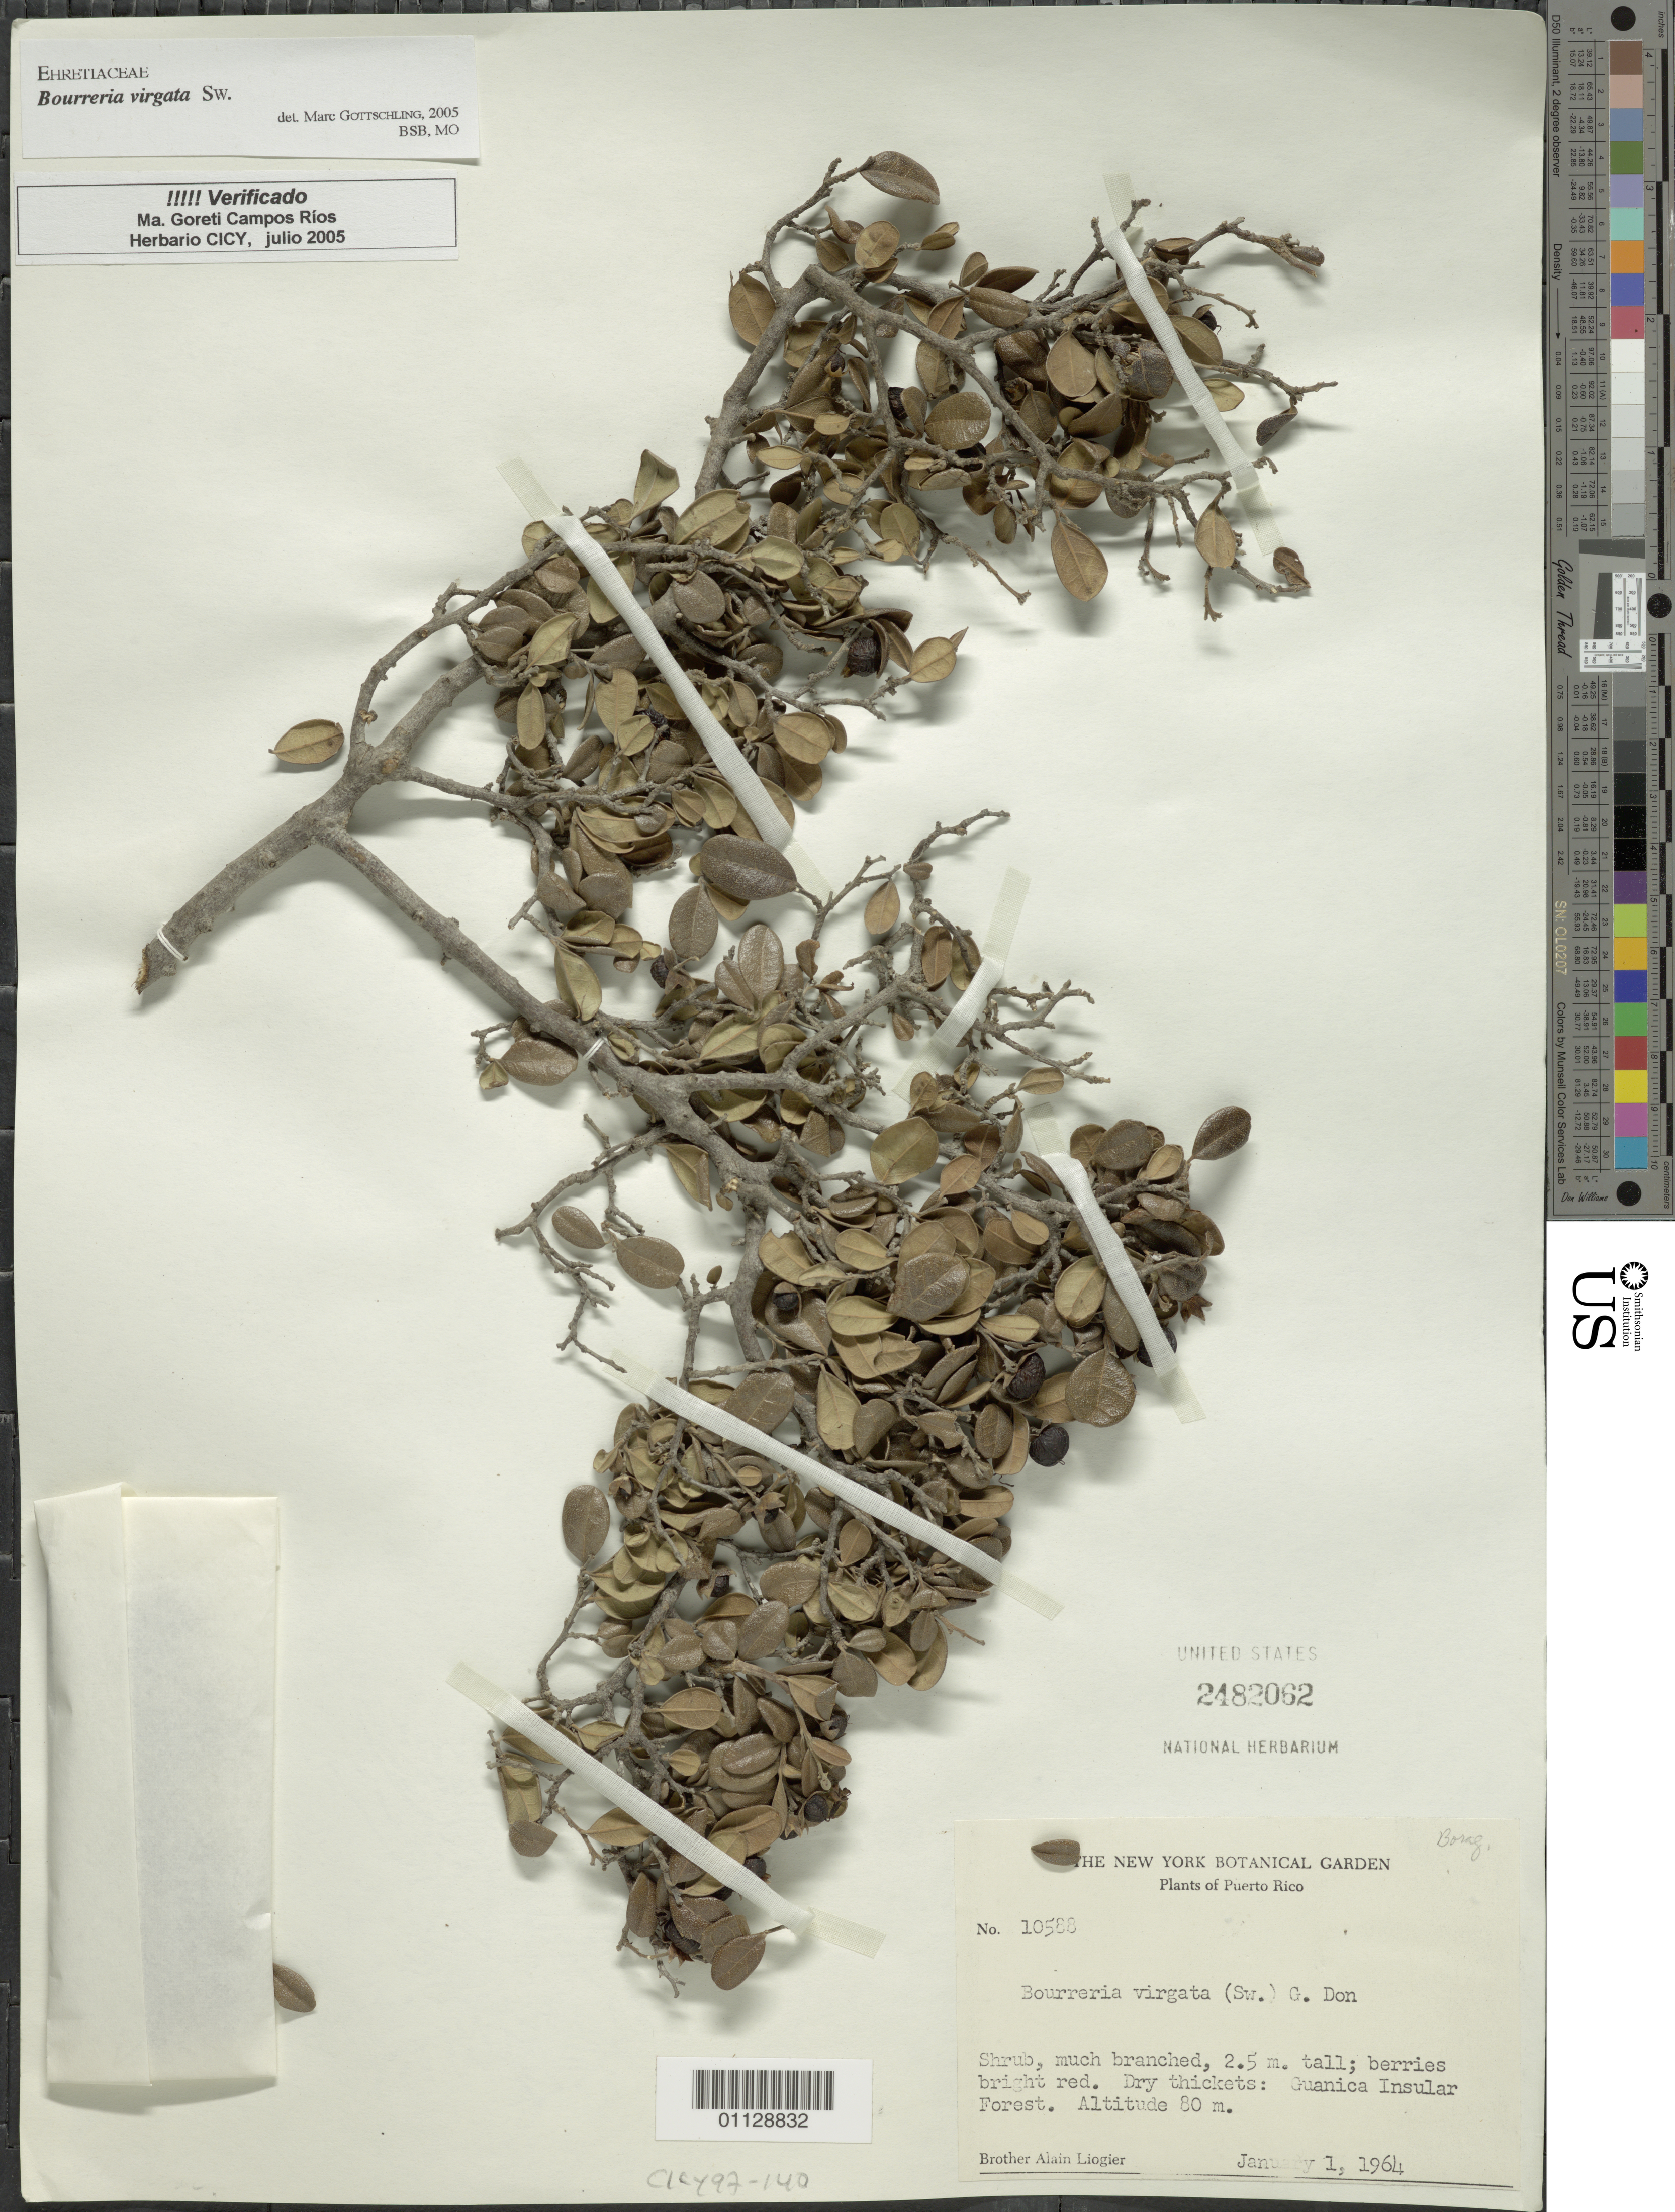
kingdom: Plantae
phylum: Tracheophyta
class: Magnoliopsida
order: Boraginales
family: Ehretiaceae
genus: Bourreria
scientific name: Bourreria virgata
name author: (Sw.) G. Don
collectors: A. H. Liogier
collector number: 10588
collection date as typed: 01 Jan 1964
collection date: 1964-01-01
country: Puerto Rico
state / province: Guánica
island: Puerto Rico I.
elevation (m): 80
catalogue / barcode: US 2482062